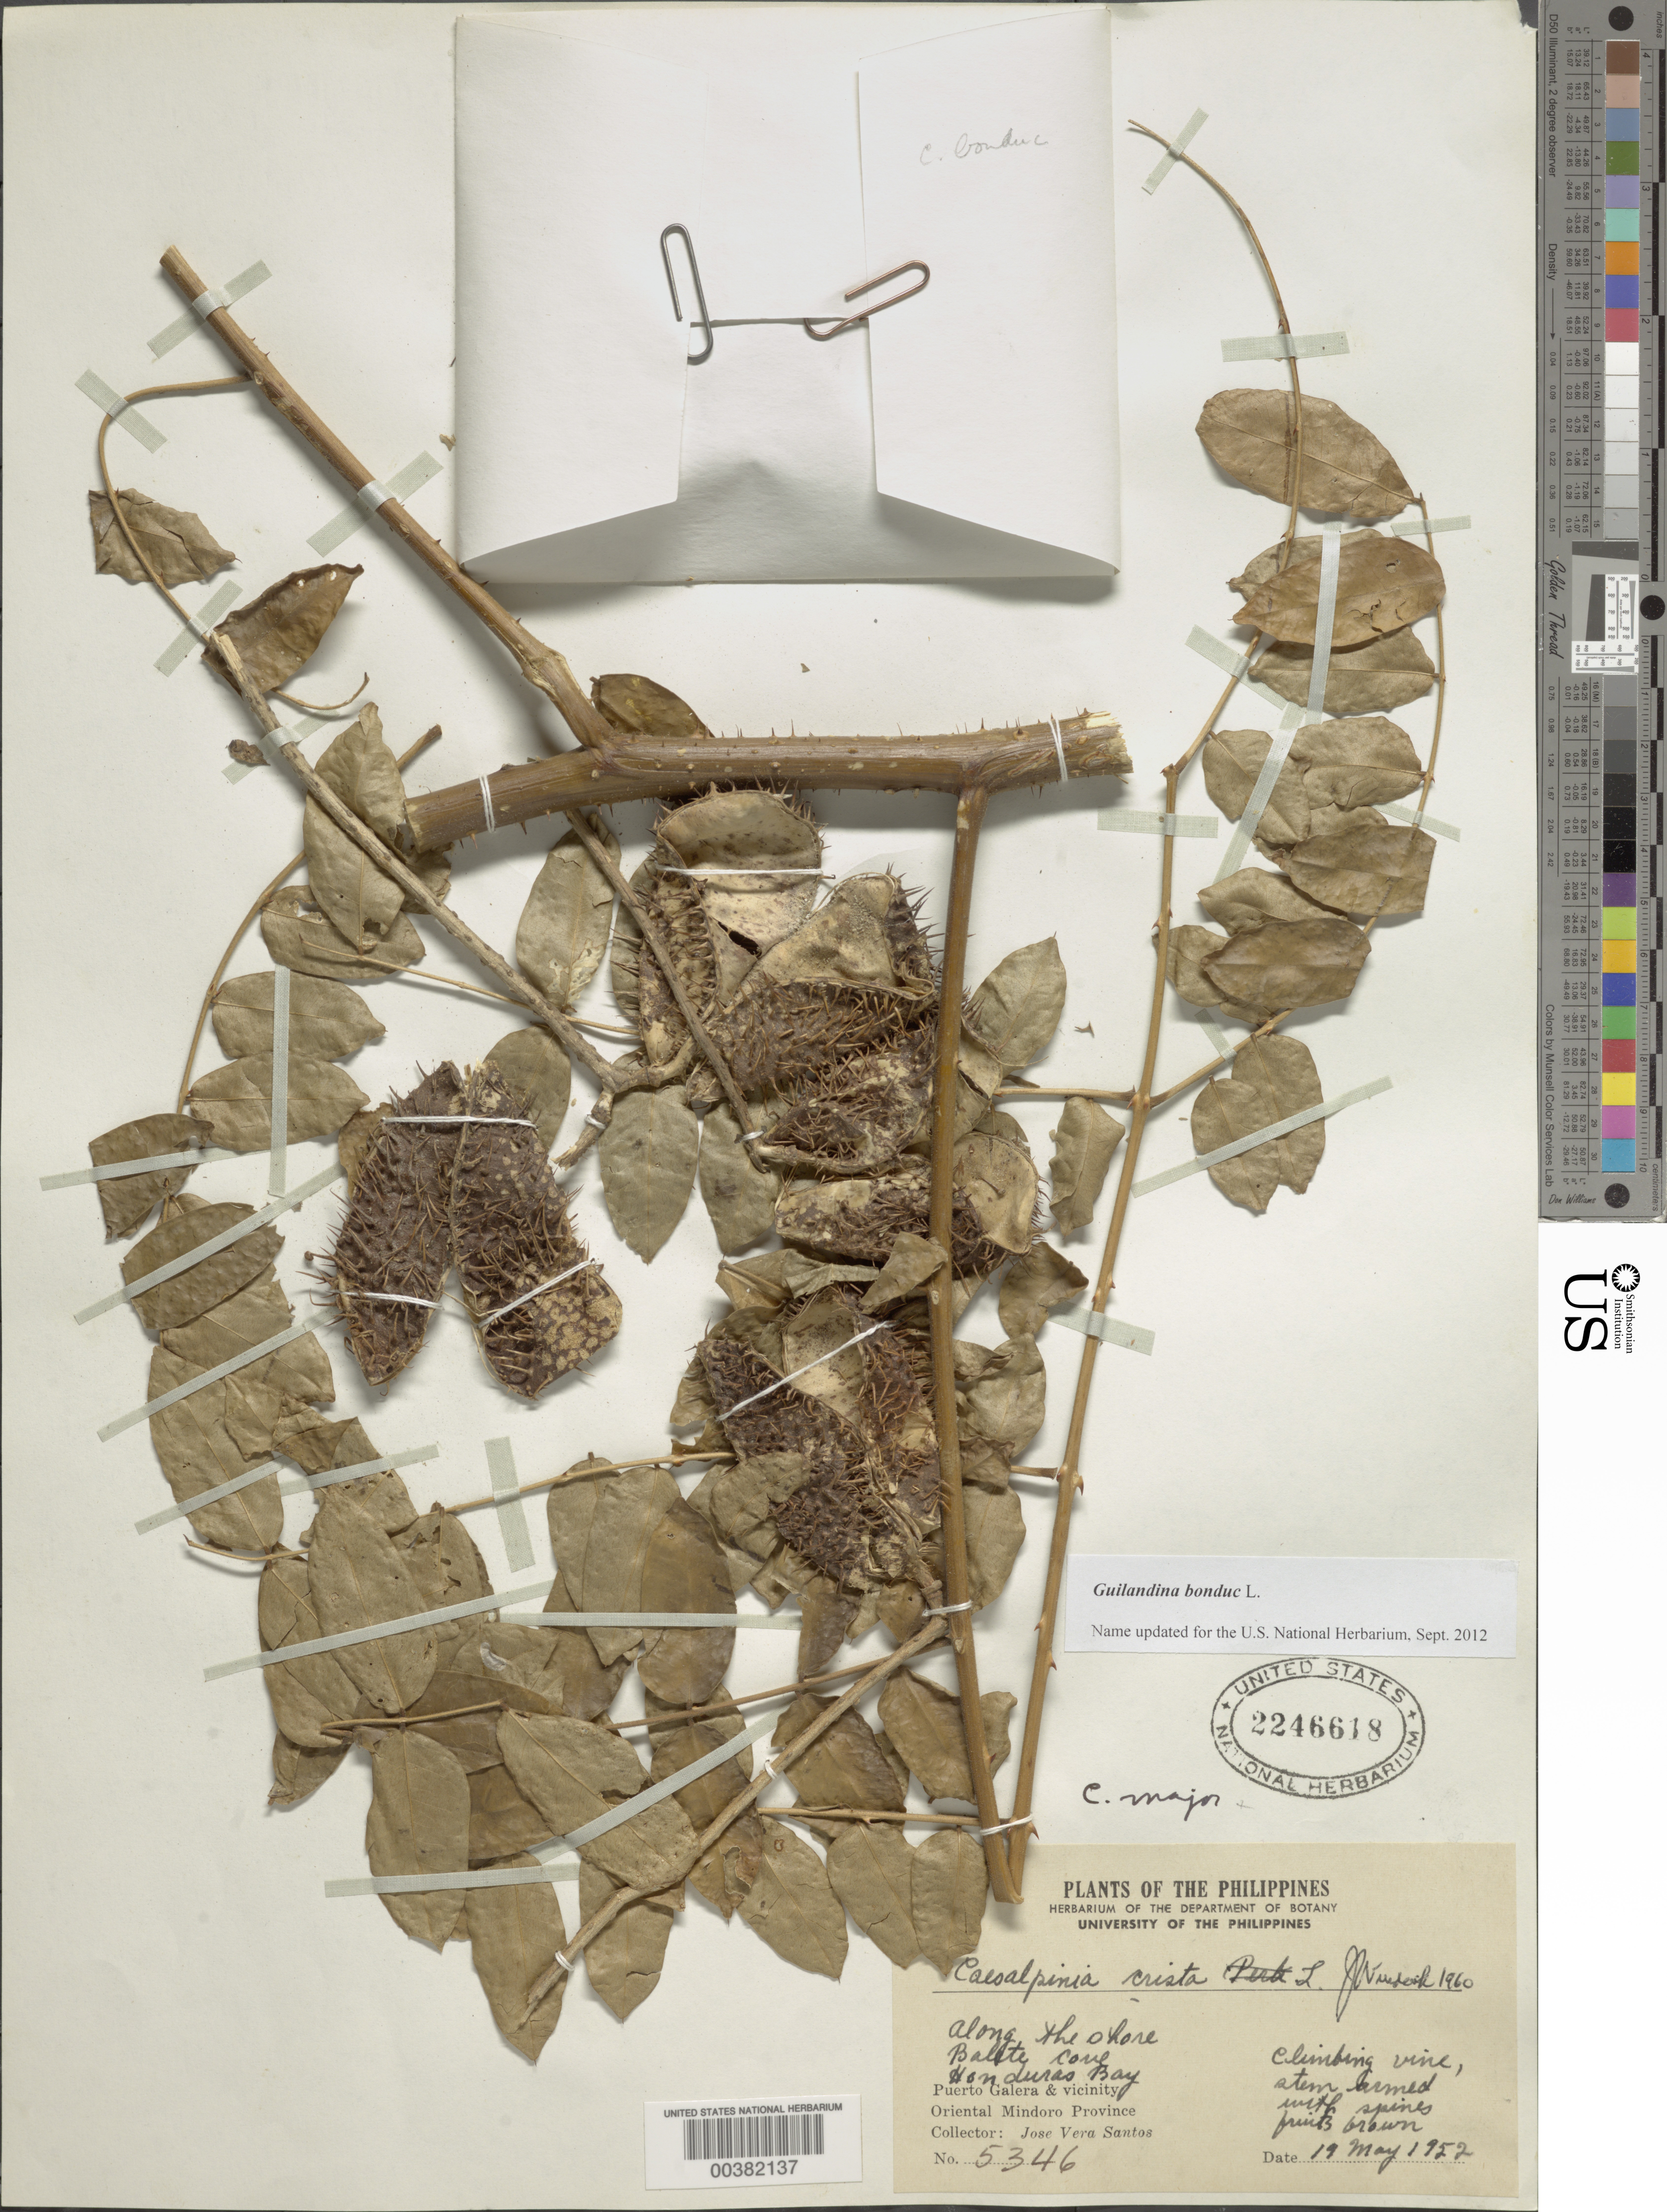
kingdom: Plantae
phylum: Tracheophyta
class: Magnoliopsida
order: Fabales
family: Fabaceae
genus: Guilandina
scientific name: Guilandina bonduc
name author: L.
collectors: J. V. Santos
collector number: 5346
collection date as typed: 19 May 1952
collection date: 1952-05-19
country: Philippines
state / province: Mimaropa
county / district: Mindoro Oriental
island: Mindoro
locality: Puerto galera and vicinity; ballte cove, honduras bay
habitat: Along the shore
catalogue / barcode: US 2246618